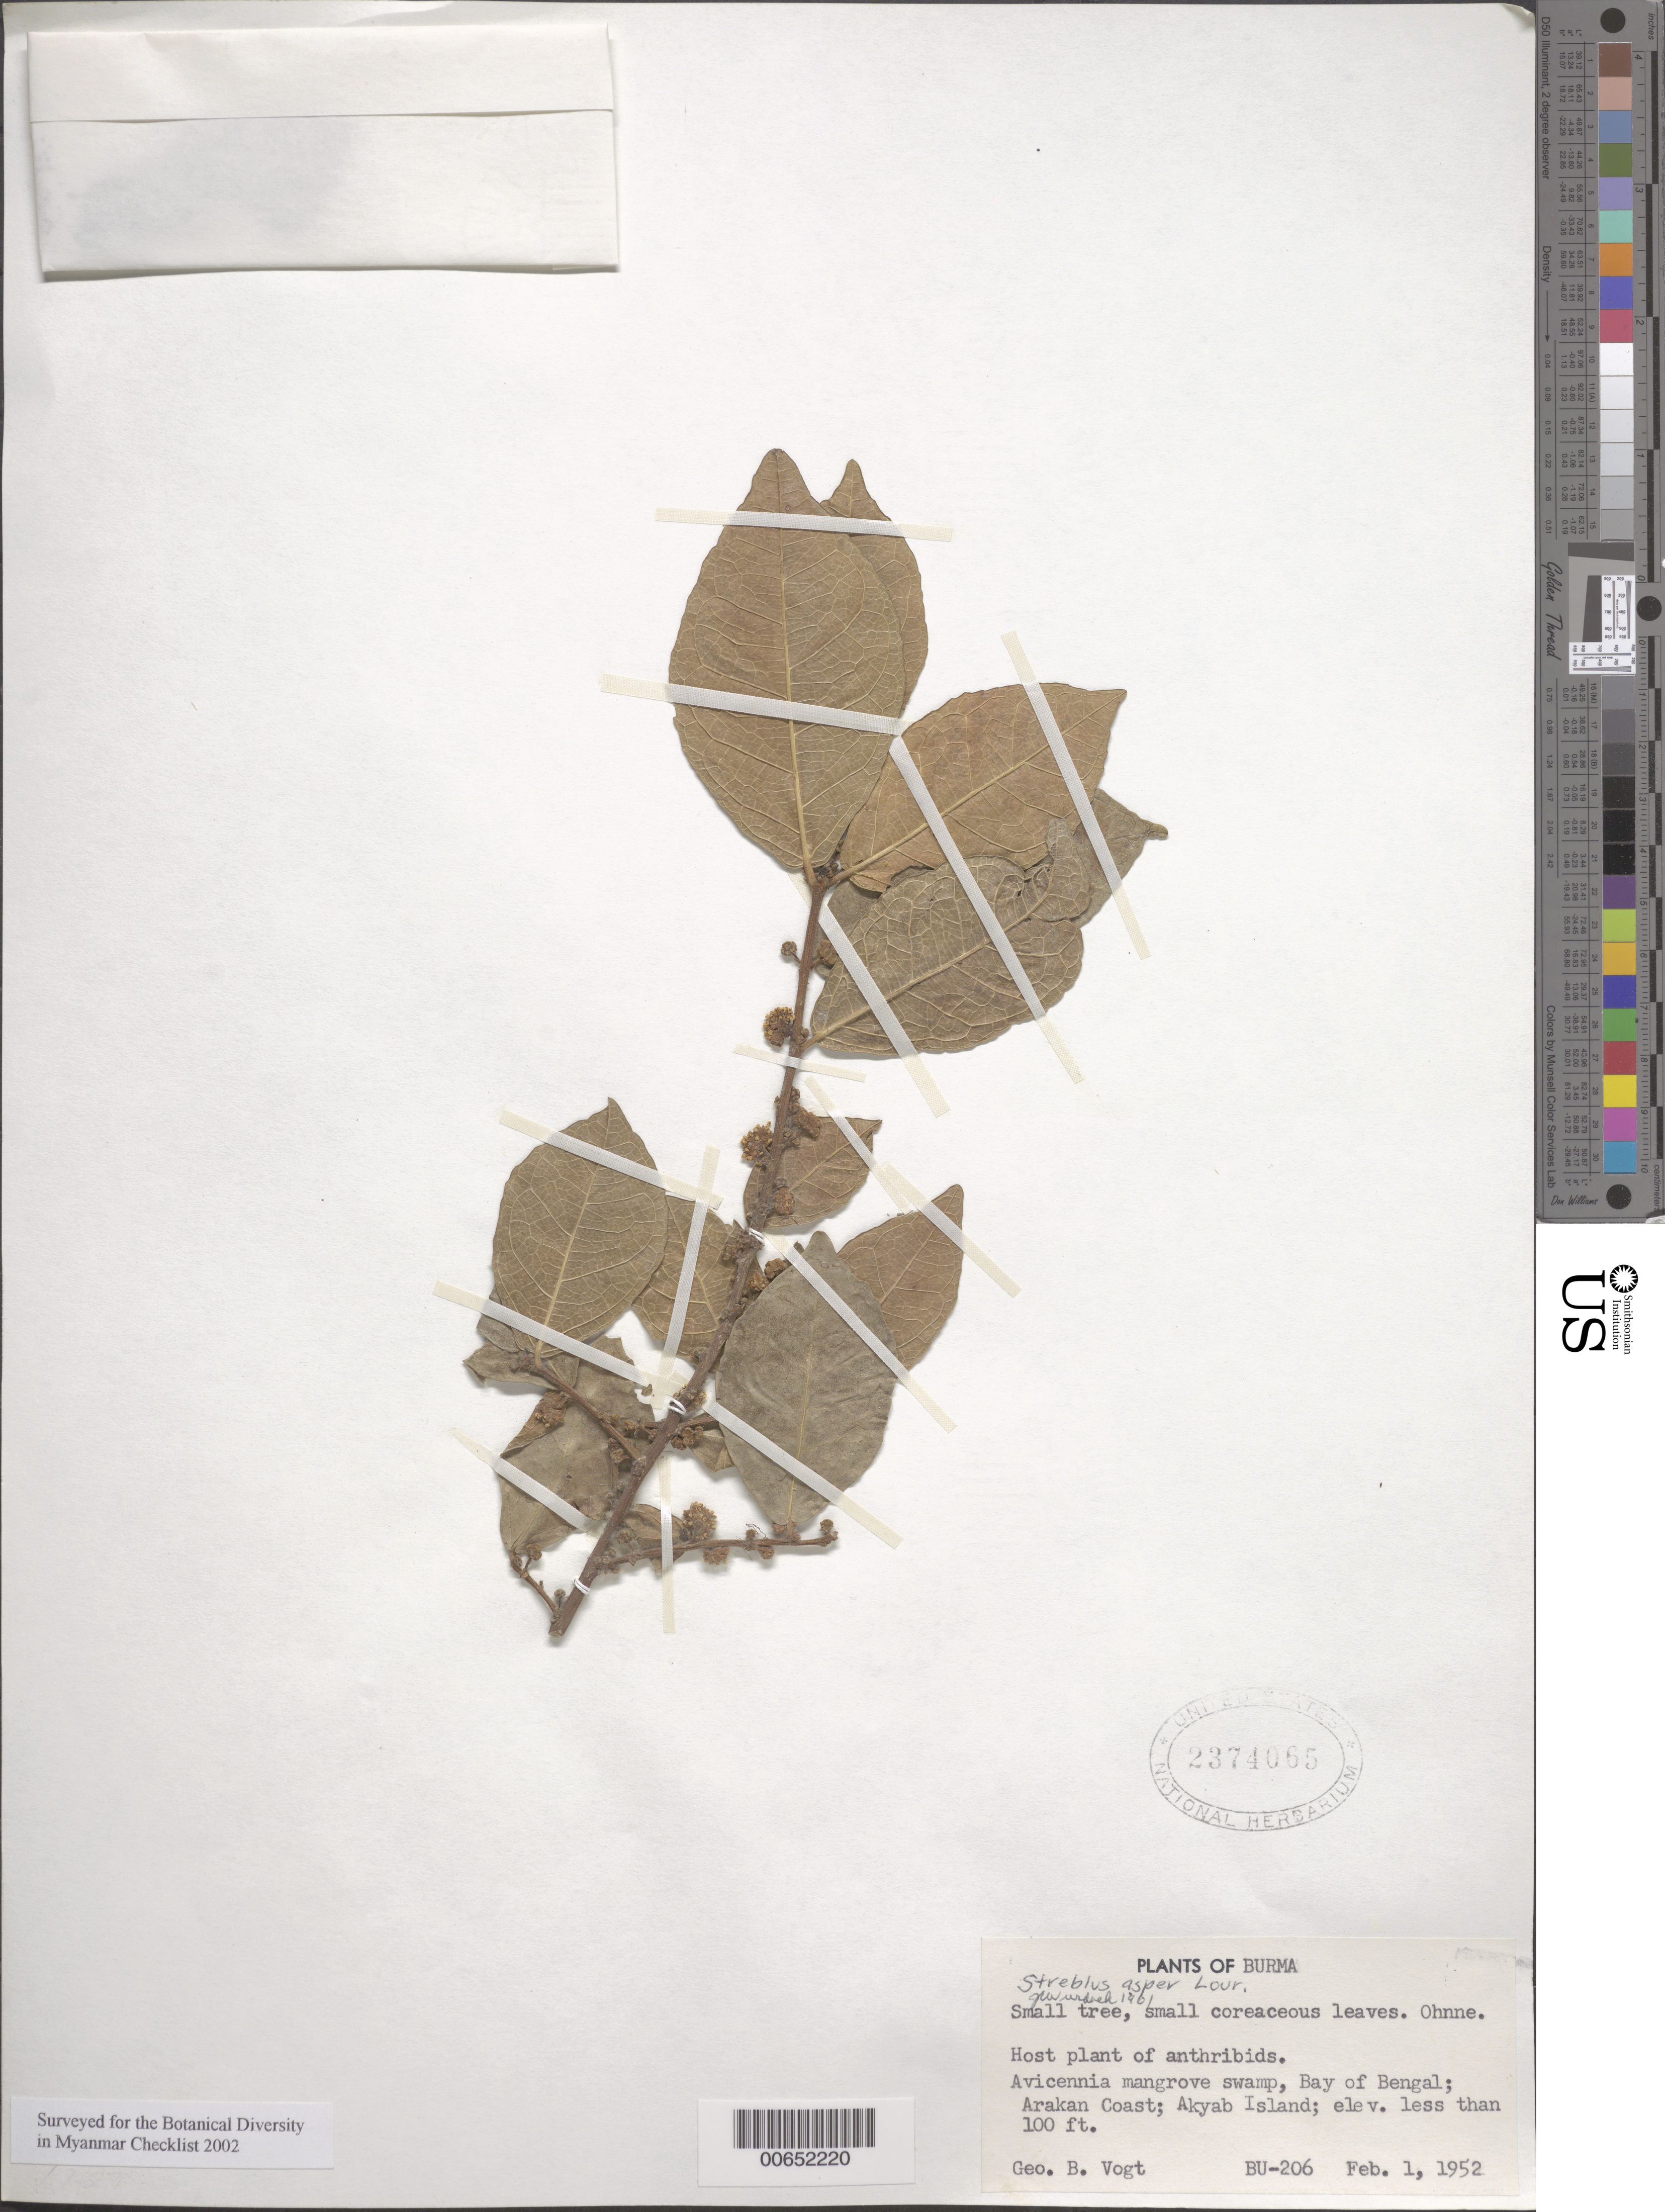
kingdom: Plantae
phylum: Tracheophyta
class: Magnoliopsida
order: Rosales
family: Moraceae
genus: Streblus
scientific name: Streblus asper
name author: Lour.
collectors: G. Vogt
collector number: BU-206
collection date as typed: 01 Feb 1952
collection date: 1952-02-01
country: Myanmar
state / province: Rakhine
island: Akyab I.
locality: Bay of Bengal, Arakan Coast.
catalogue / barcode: US 2374065